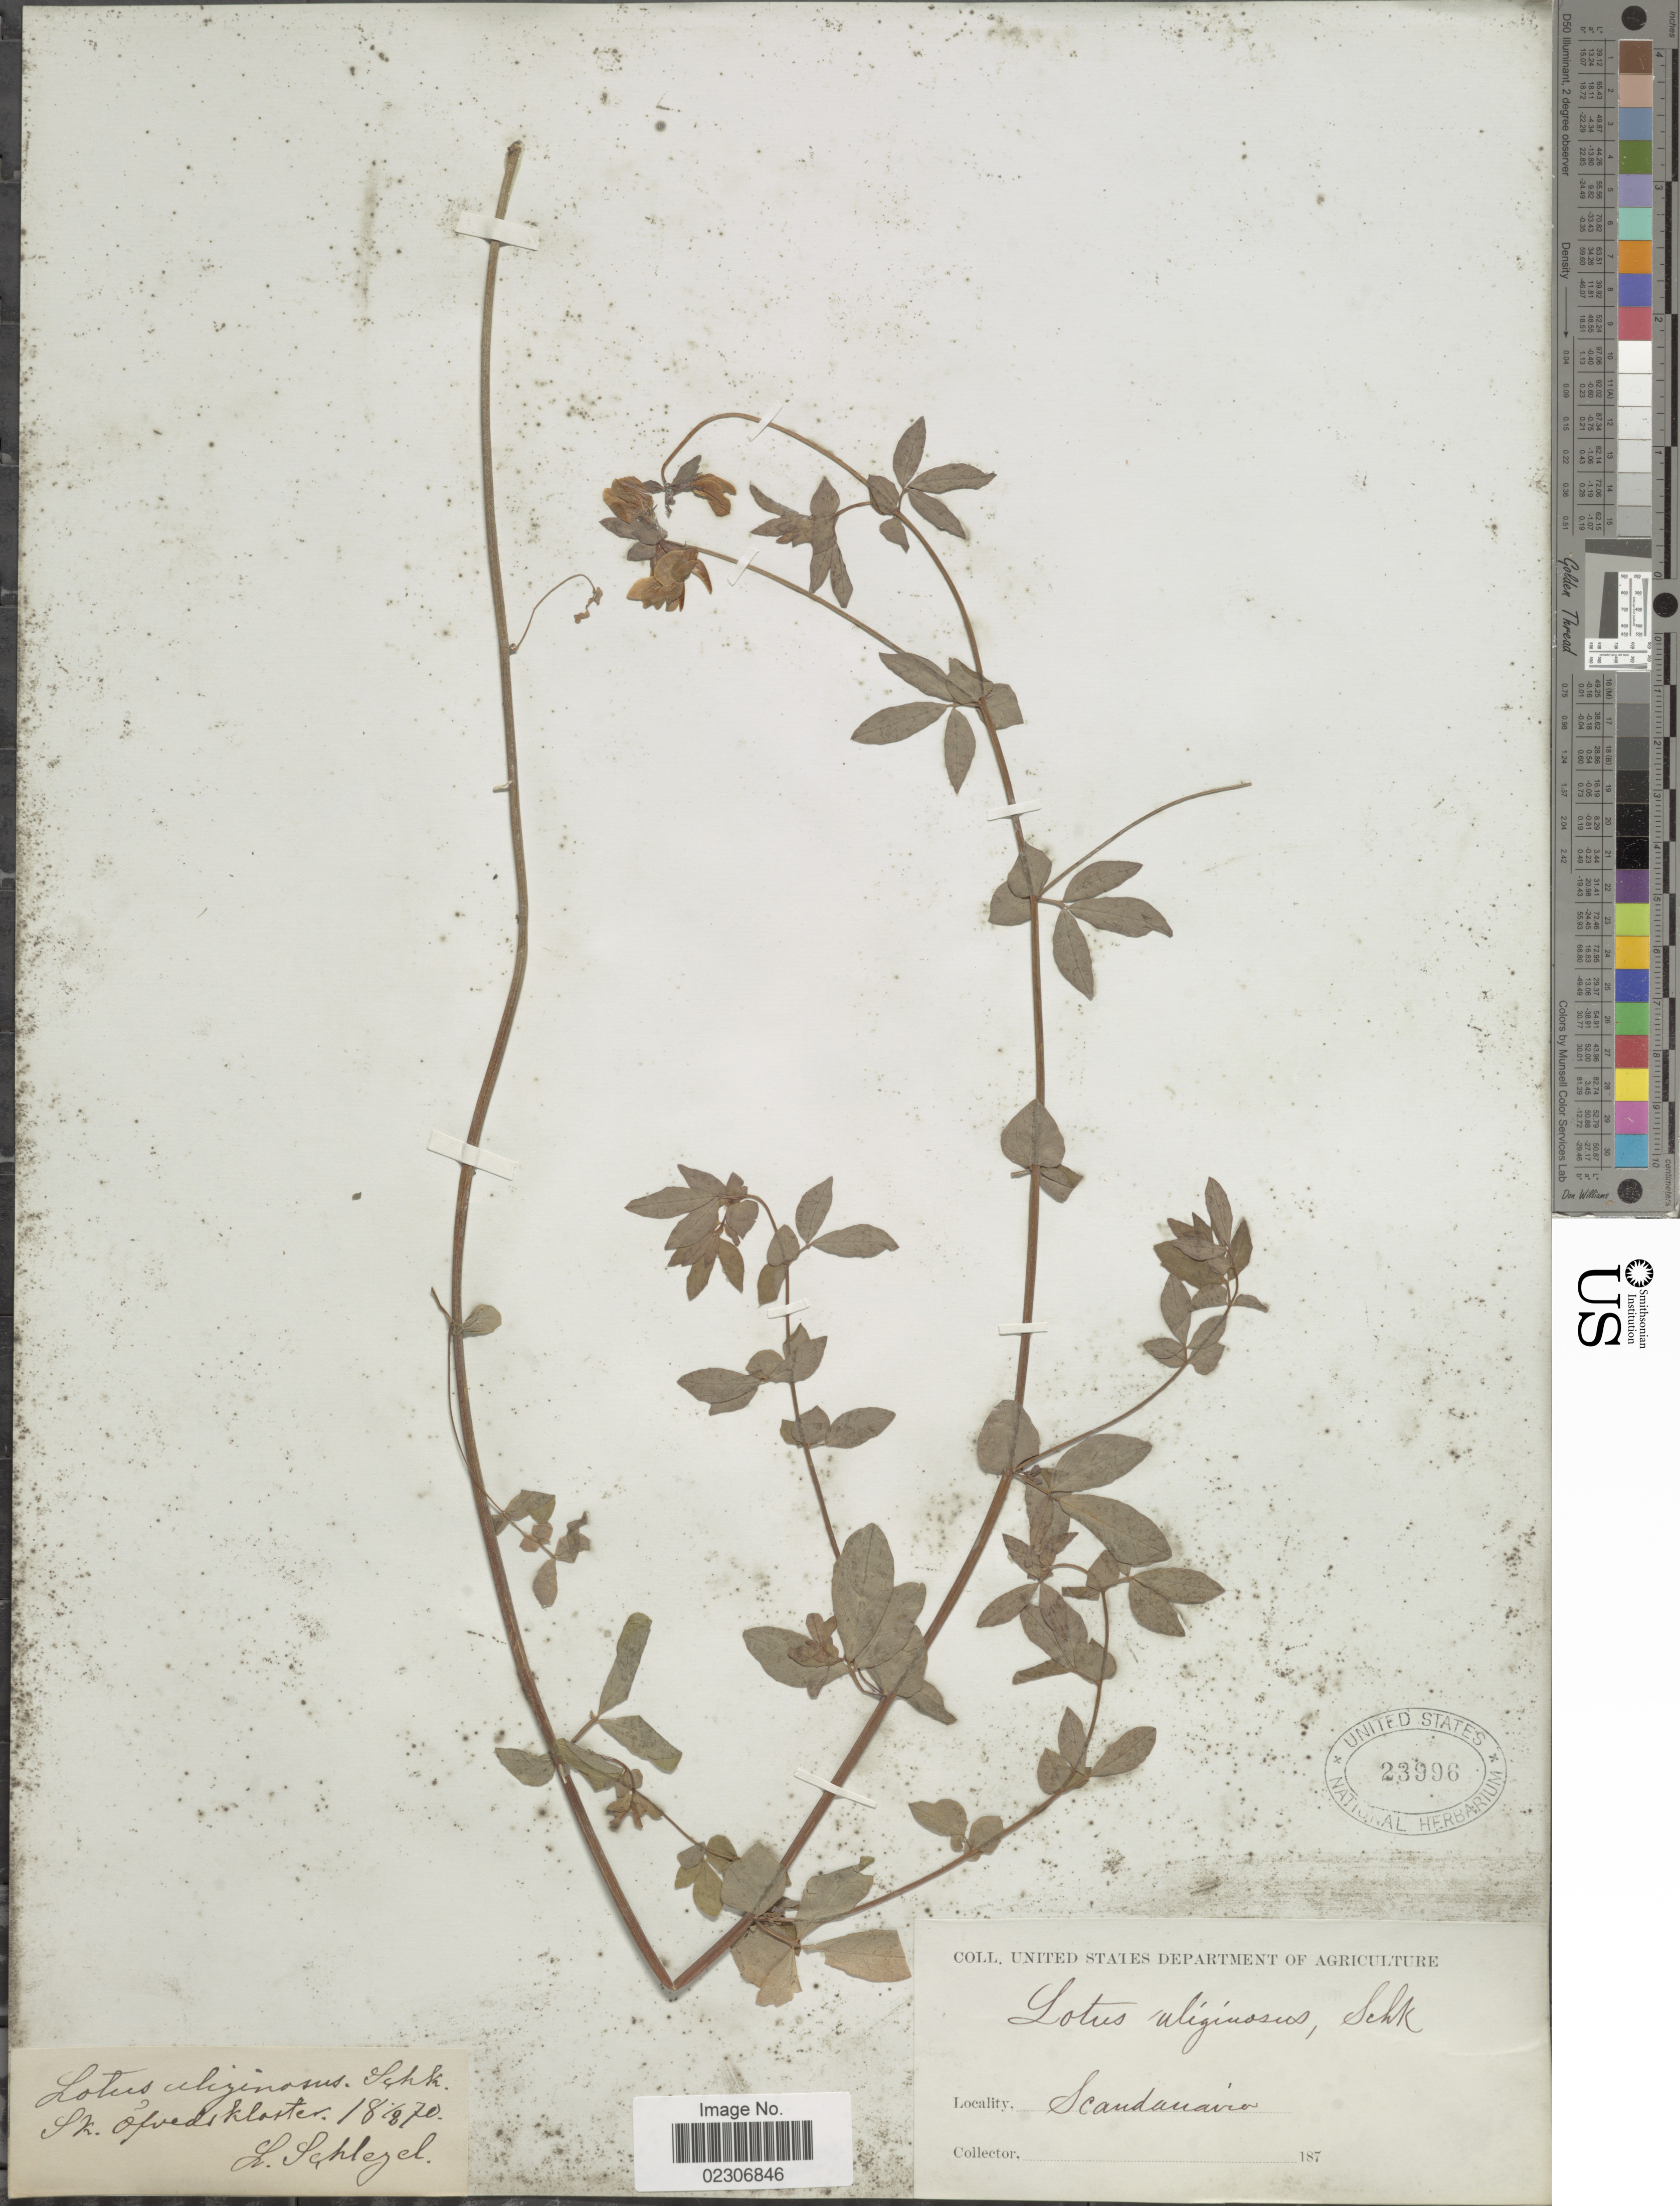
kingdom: Plantae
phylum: Tracheophyta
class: Magnoliopsida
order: Fabales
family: Fabaceae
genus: Lotus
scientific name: Lotus uliginosus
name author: Schkuhr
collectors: L. Schlegel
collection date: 1870-08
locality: Sl. Ofvedskaste [interpreted]. Scandinavia.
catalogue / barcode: US 23996